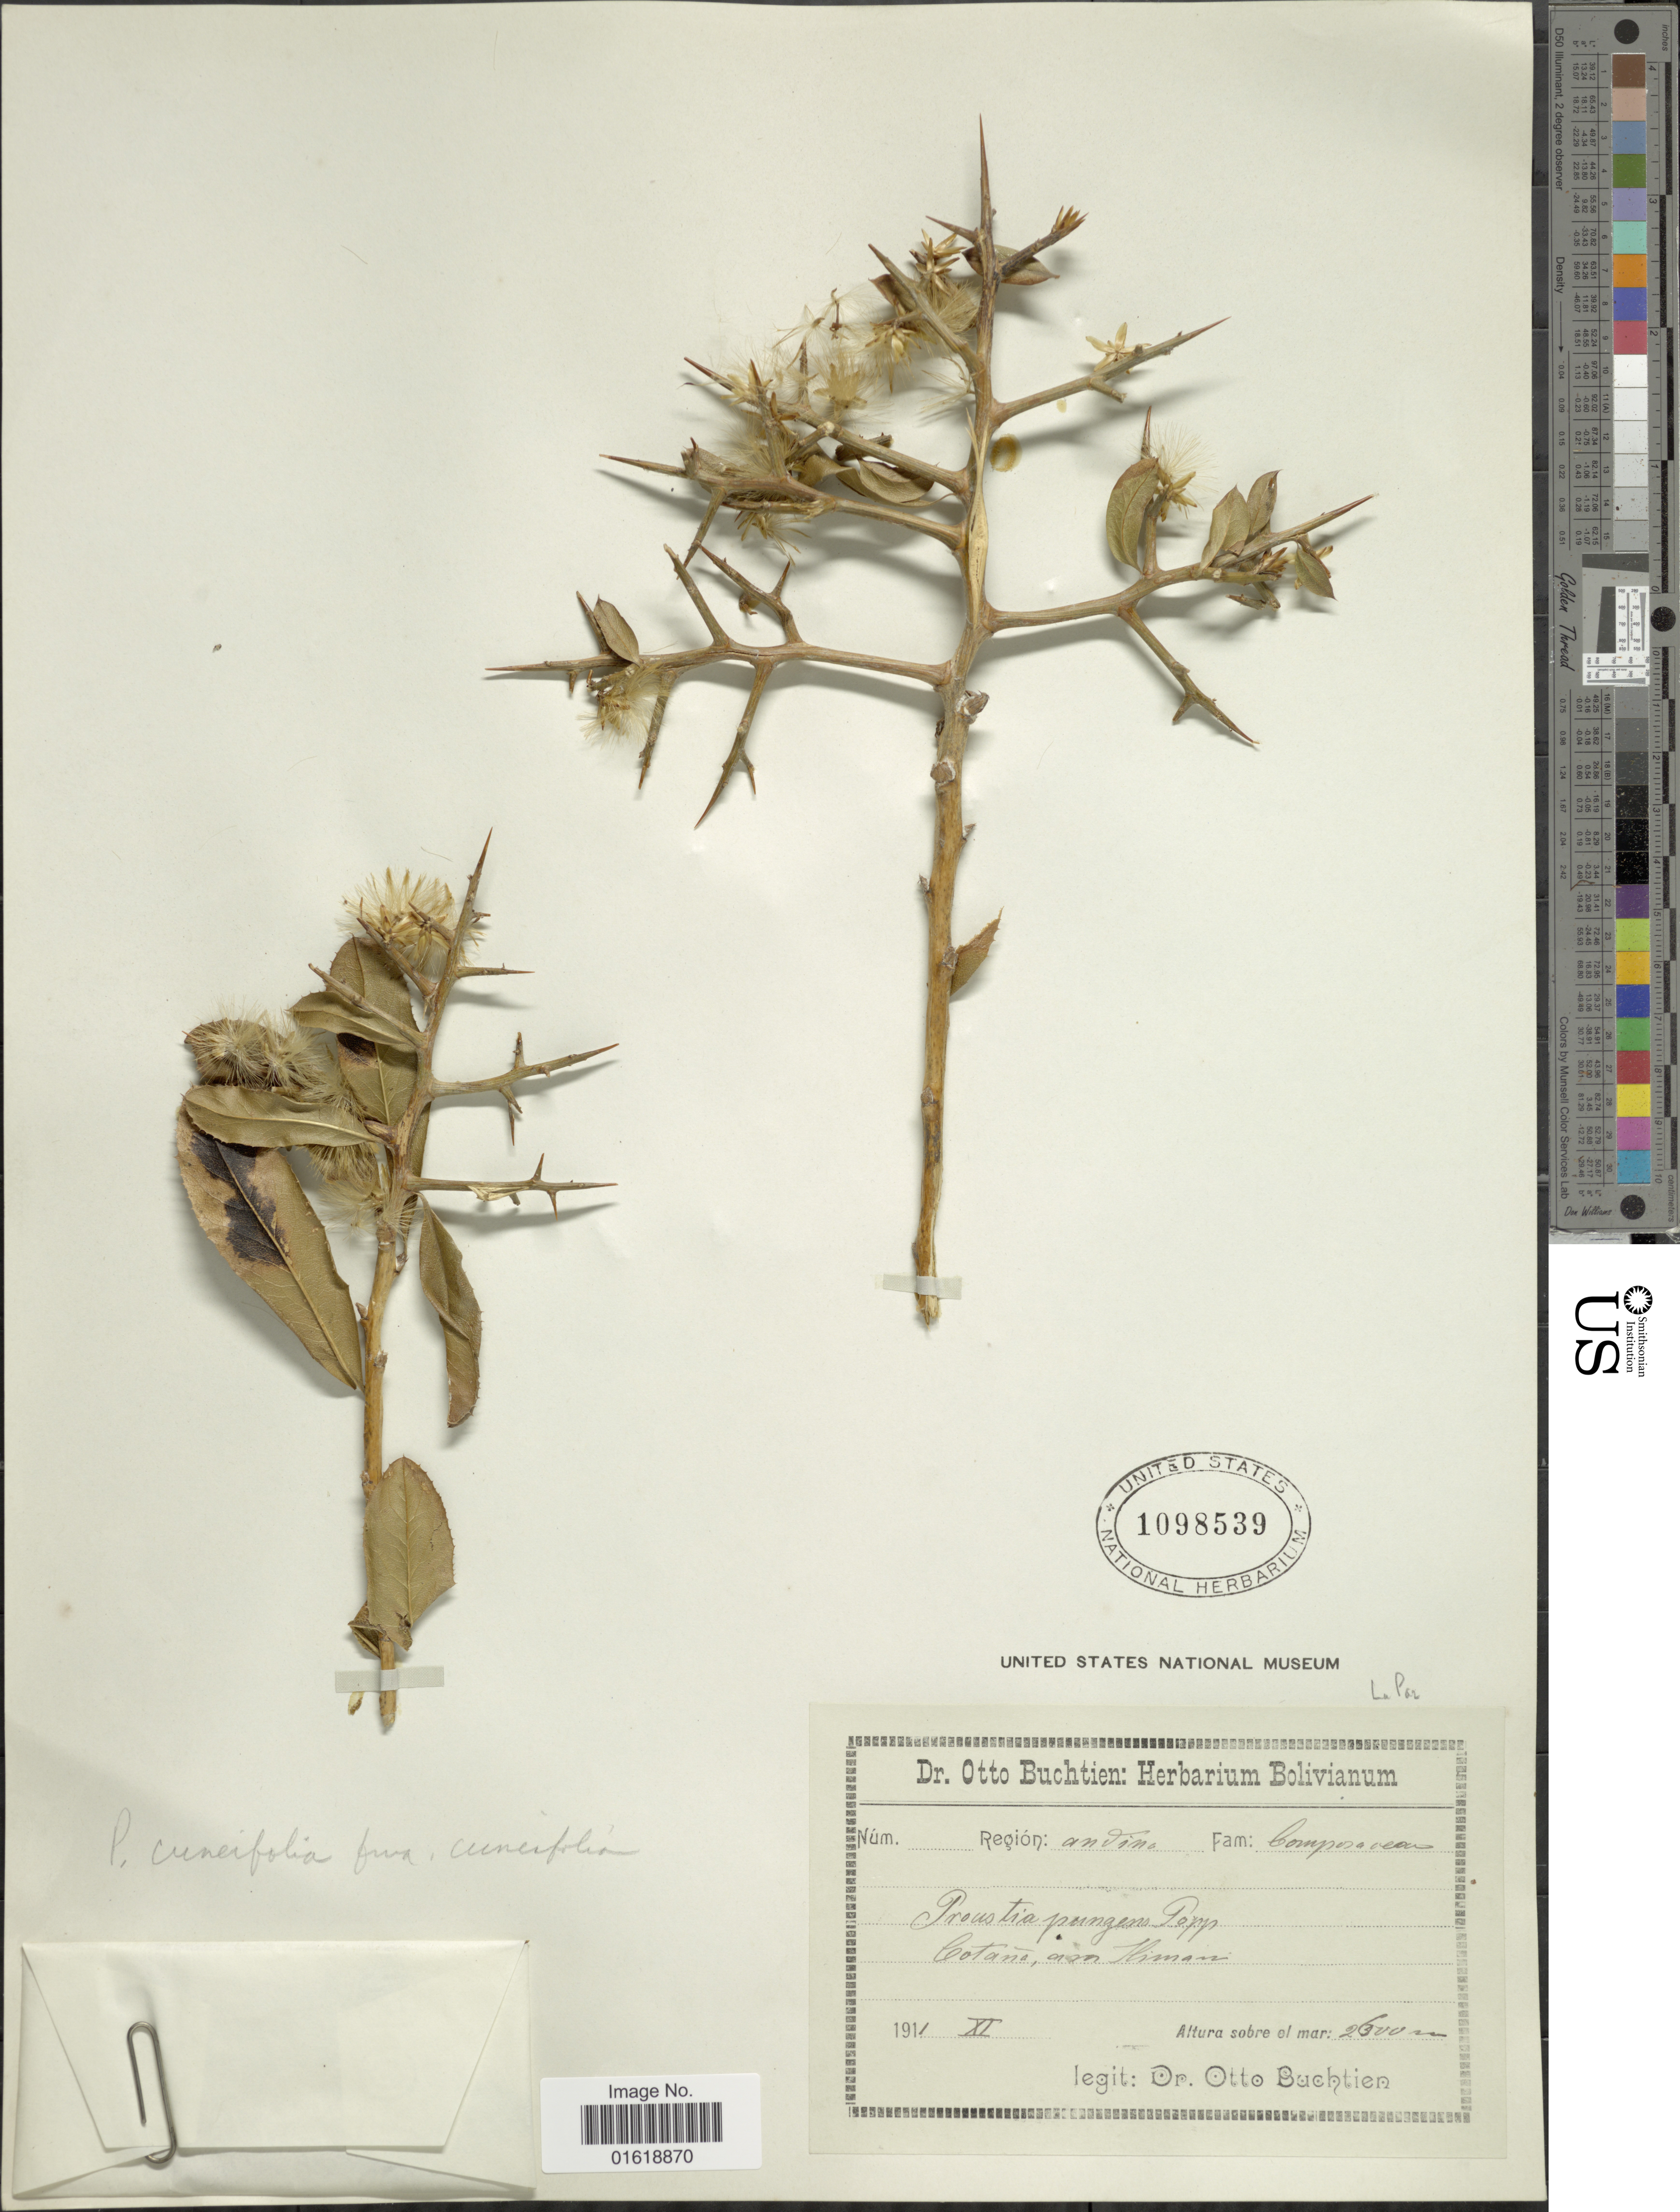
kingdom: Plantae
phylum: Tracheophyta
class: Magnoliopsida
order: Asterales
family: Asteraceae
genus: Proustia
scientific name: Proustia pungens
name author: Poepp. ex Less.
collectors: O. Buchtien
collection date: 1911-11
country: Bolivia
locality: Región: andina. Cotana, am Kilimani.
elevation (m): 2300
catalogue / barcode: US 1098539